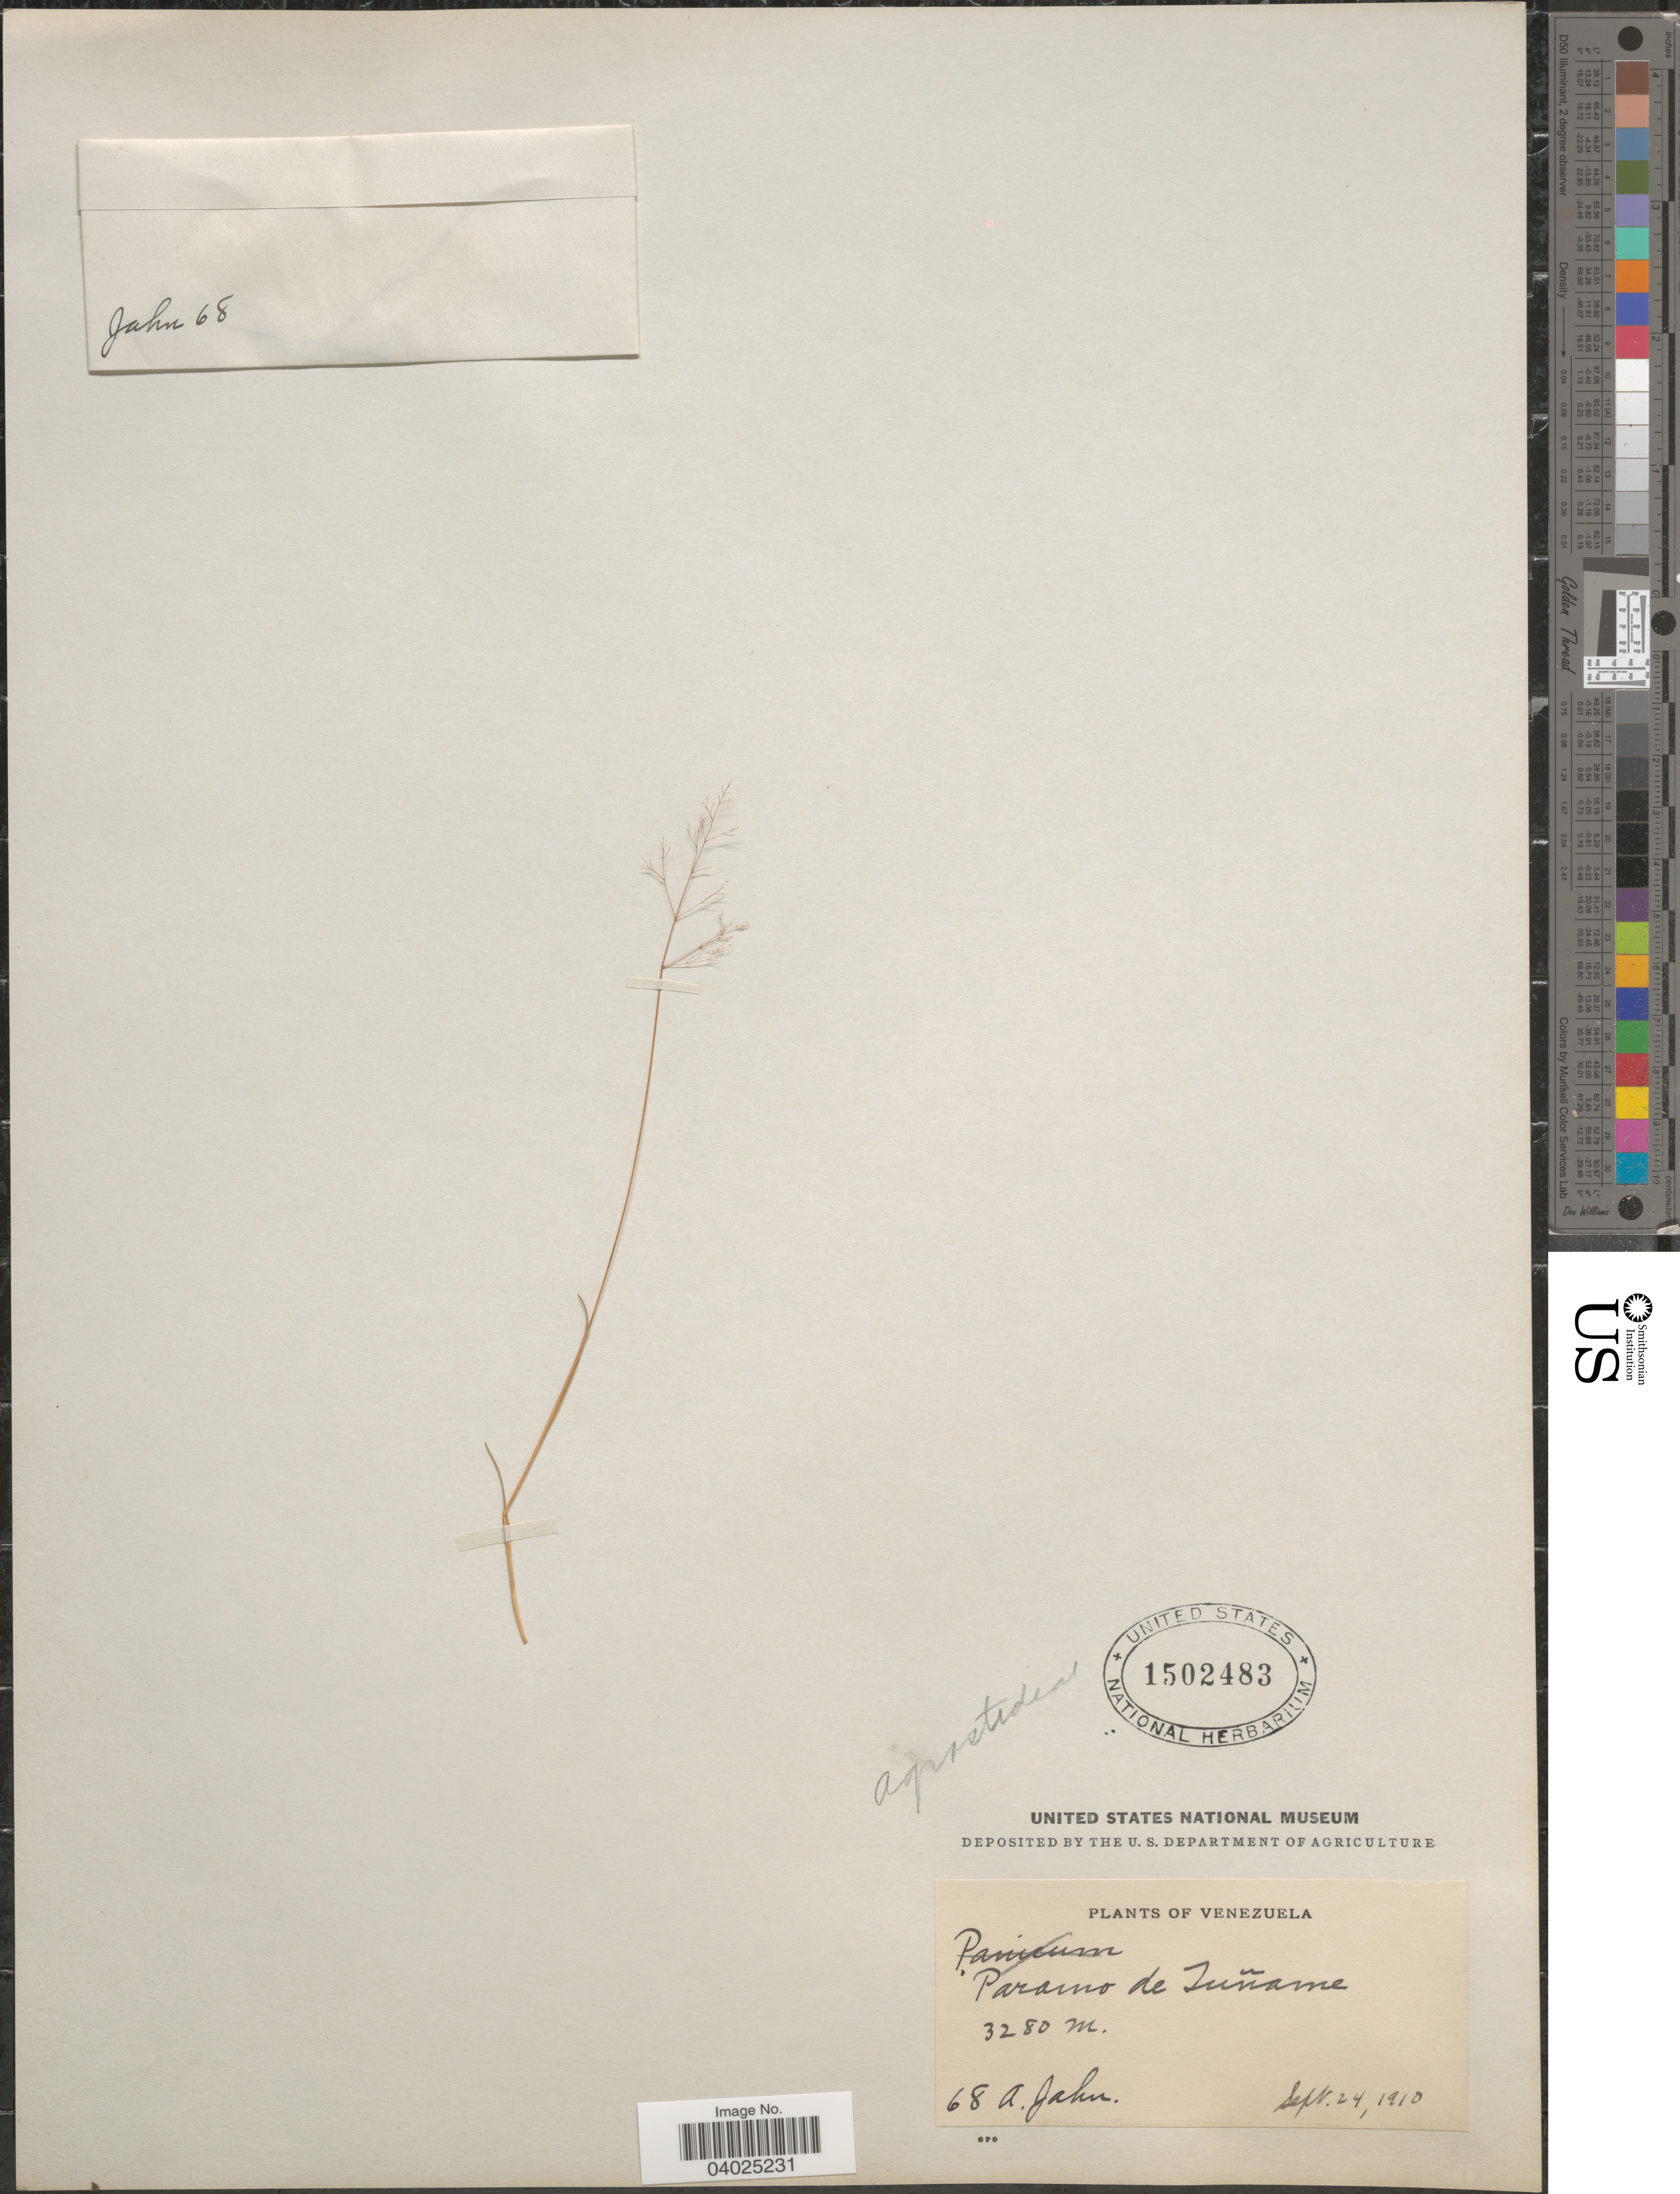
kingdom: Plantae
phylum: Tracheophyta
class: Liliopsida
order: Poales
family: Poaceae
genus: Agrostis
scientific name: Agrostis sp.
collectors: A. Jahn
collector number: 68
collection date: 1910-09-24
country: Venezuela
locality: Paramo de Tuñame.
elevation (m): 3280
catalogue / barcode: US 1502483